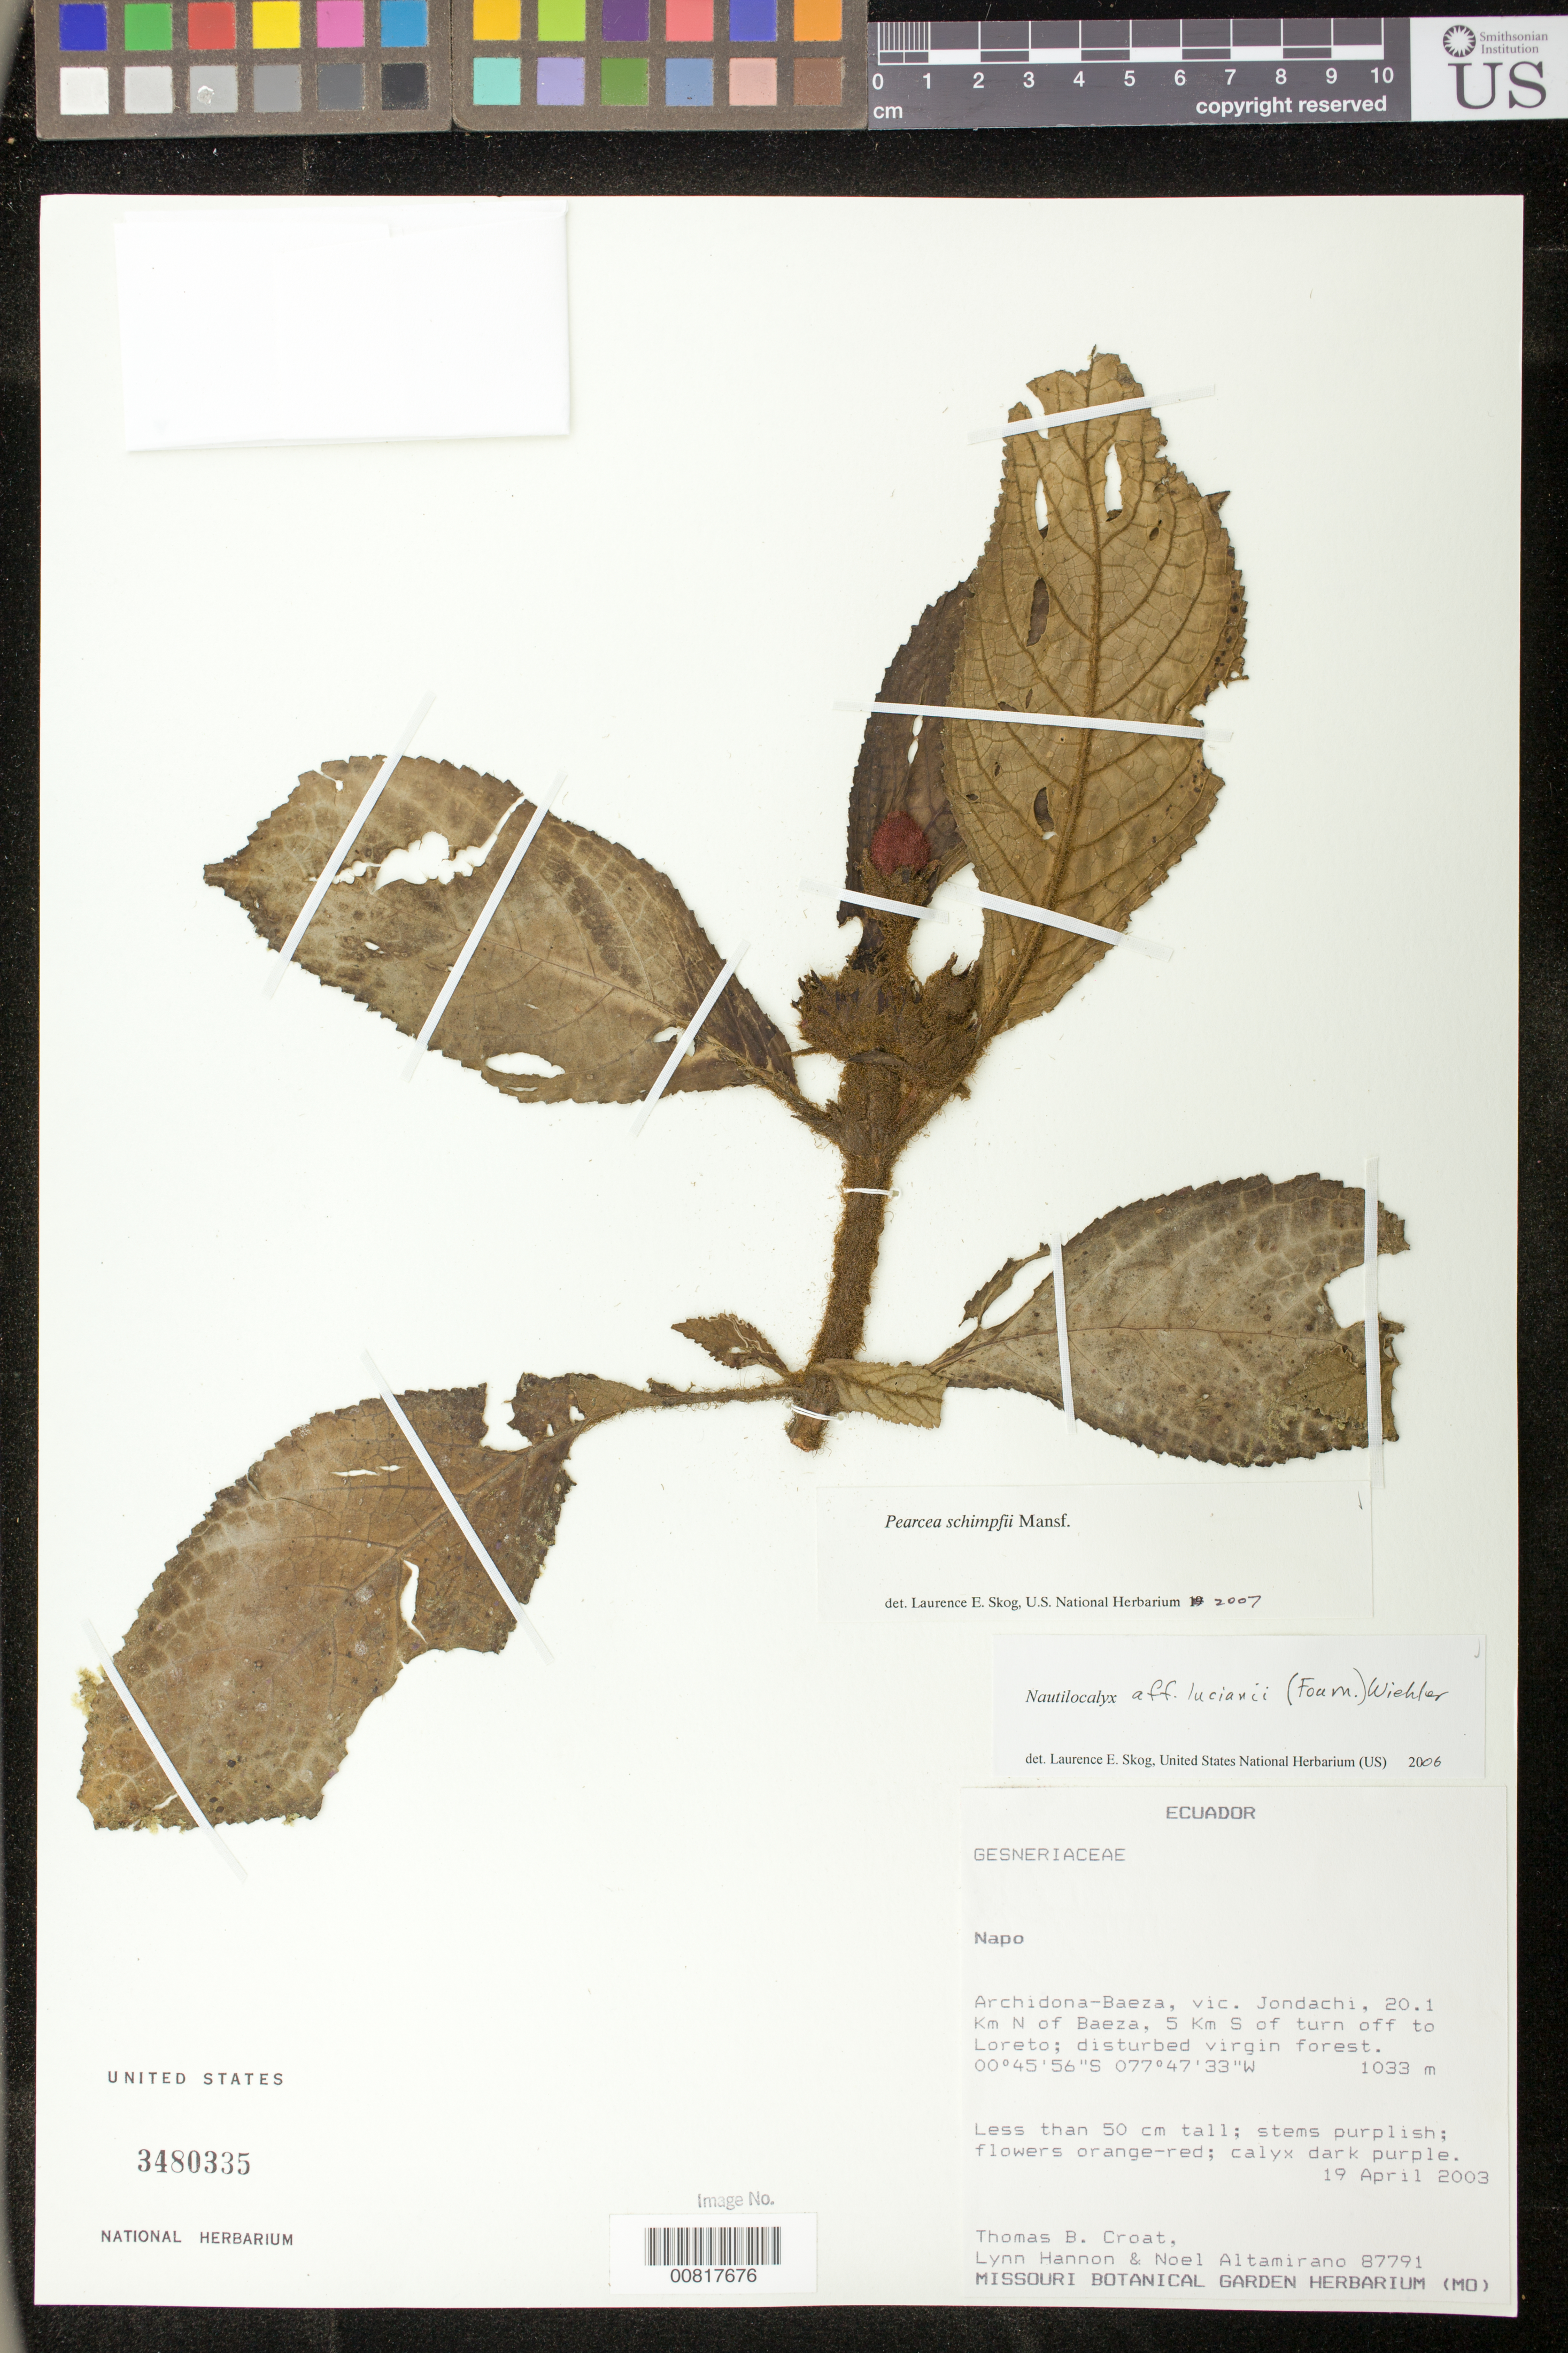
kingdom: Plantae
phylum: Tracheophyta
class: Magnoliopsida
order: Lamiales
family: Gesneriaceae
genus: Pearcea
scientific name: Pearcea schimpfii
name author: Mansf.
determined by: Skog, Laurence E.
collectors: T. B. Croat, L. Hannon & N. Altamirano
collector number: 87791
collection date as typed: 19 Apr 2003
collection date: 2003-04-19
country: Ecuador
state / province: Napo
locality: Archidona-Baeza, vic. Jondachi, 20.1 km N of Baeza, 5 km S of turn off to Loreto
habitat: Disturbed virgin forest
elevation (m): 1033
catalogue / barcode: US 3480335